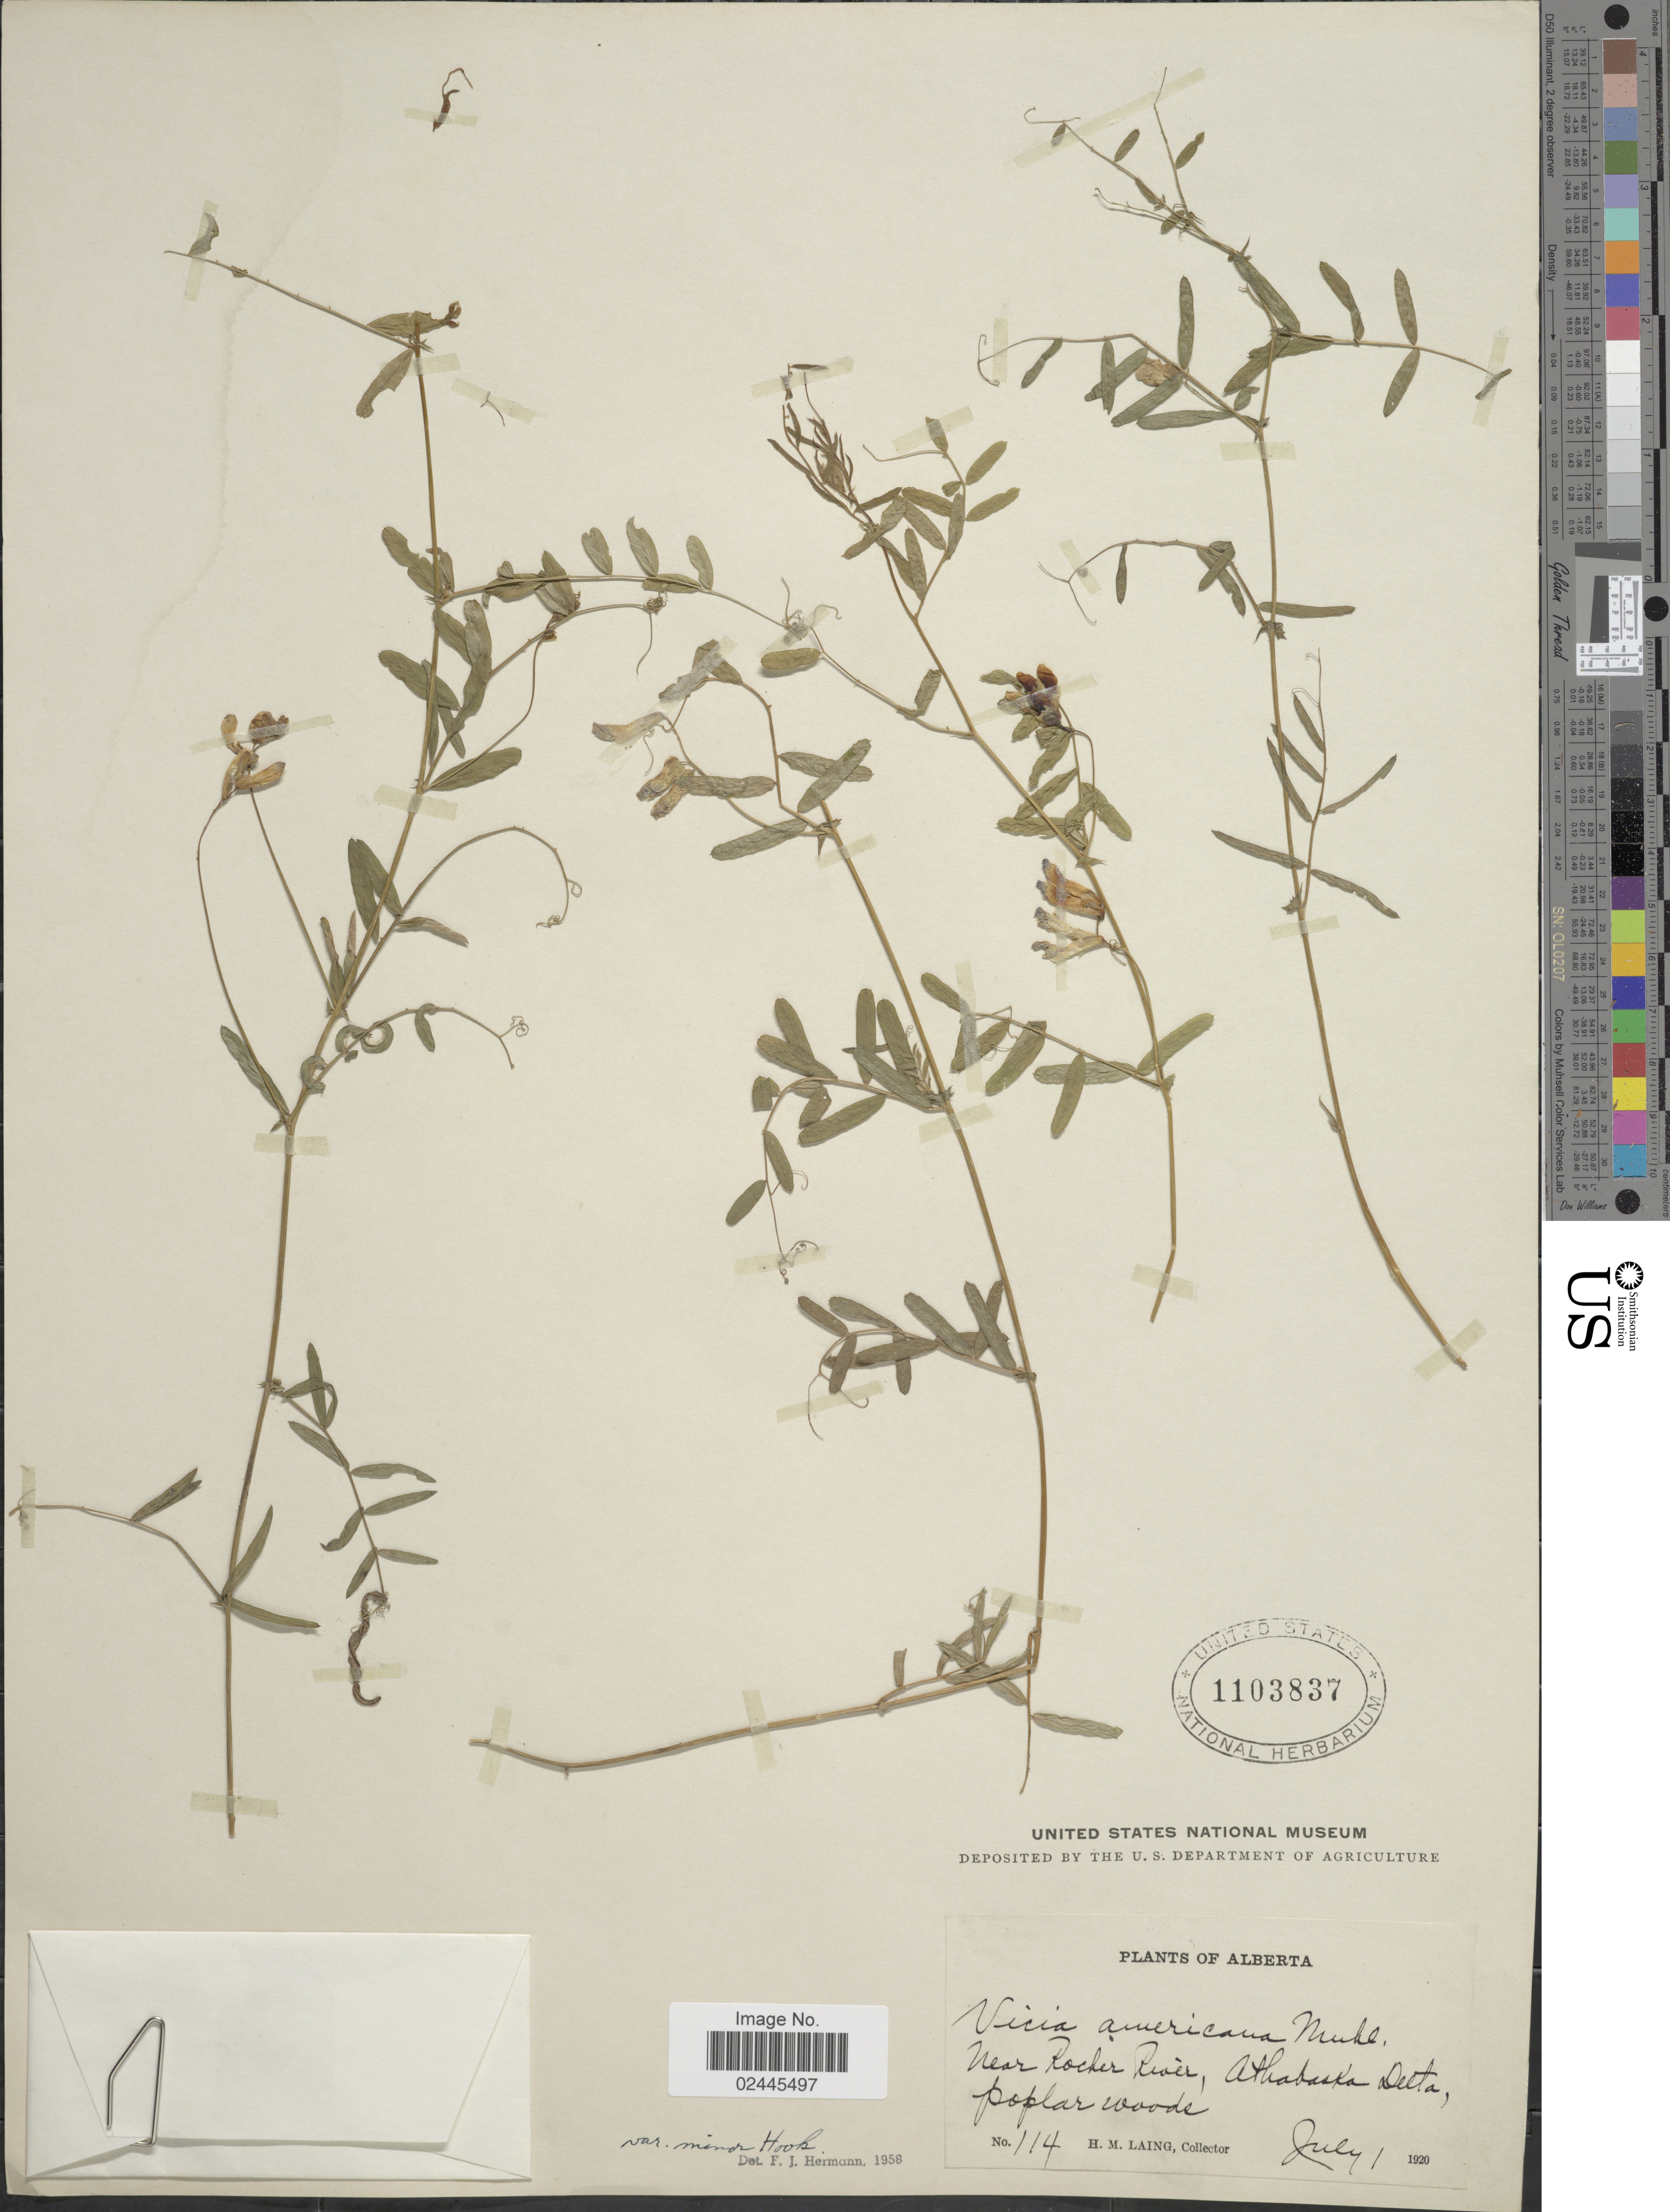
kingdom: Plantae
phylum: Tracheophyta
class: Magnoliopsida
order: Fabales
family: Fabaceae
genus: Vicia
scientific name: Vicia americana var. minor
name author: Hook.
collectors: H. Laing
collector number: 114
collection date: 1920-07-01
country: Canada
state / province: Alberta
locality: Near Rocker River, Athabaska Delta, poplar woods.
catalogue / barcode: US 1103837